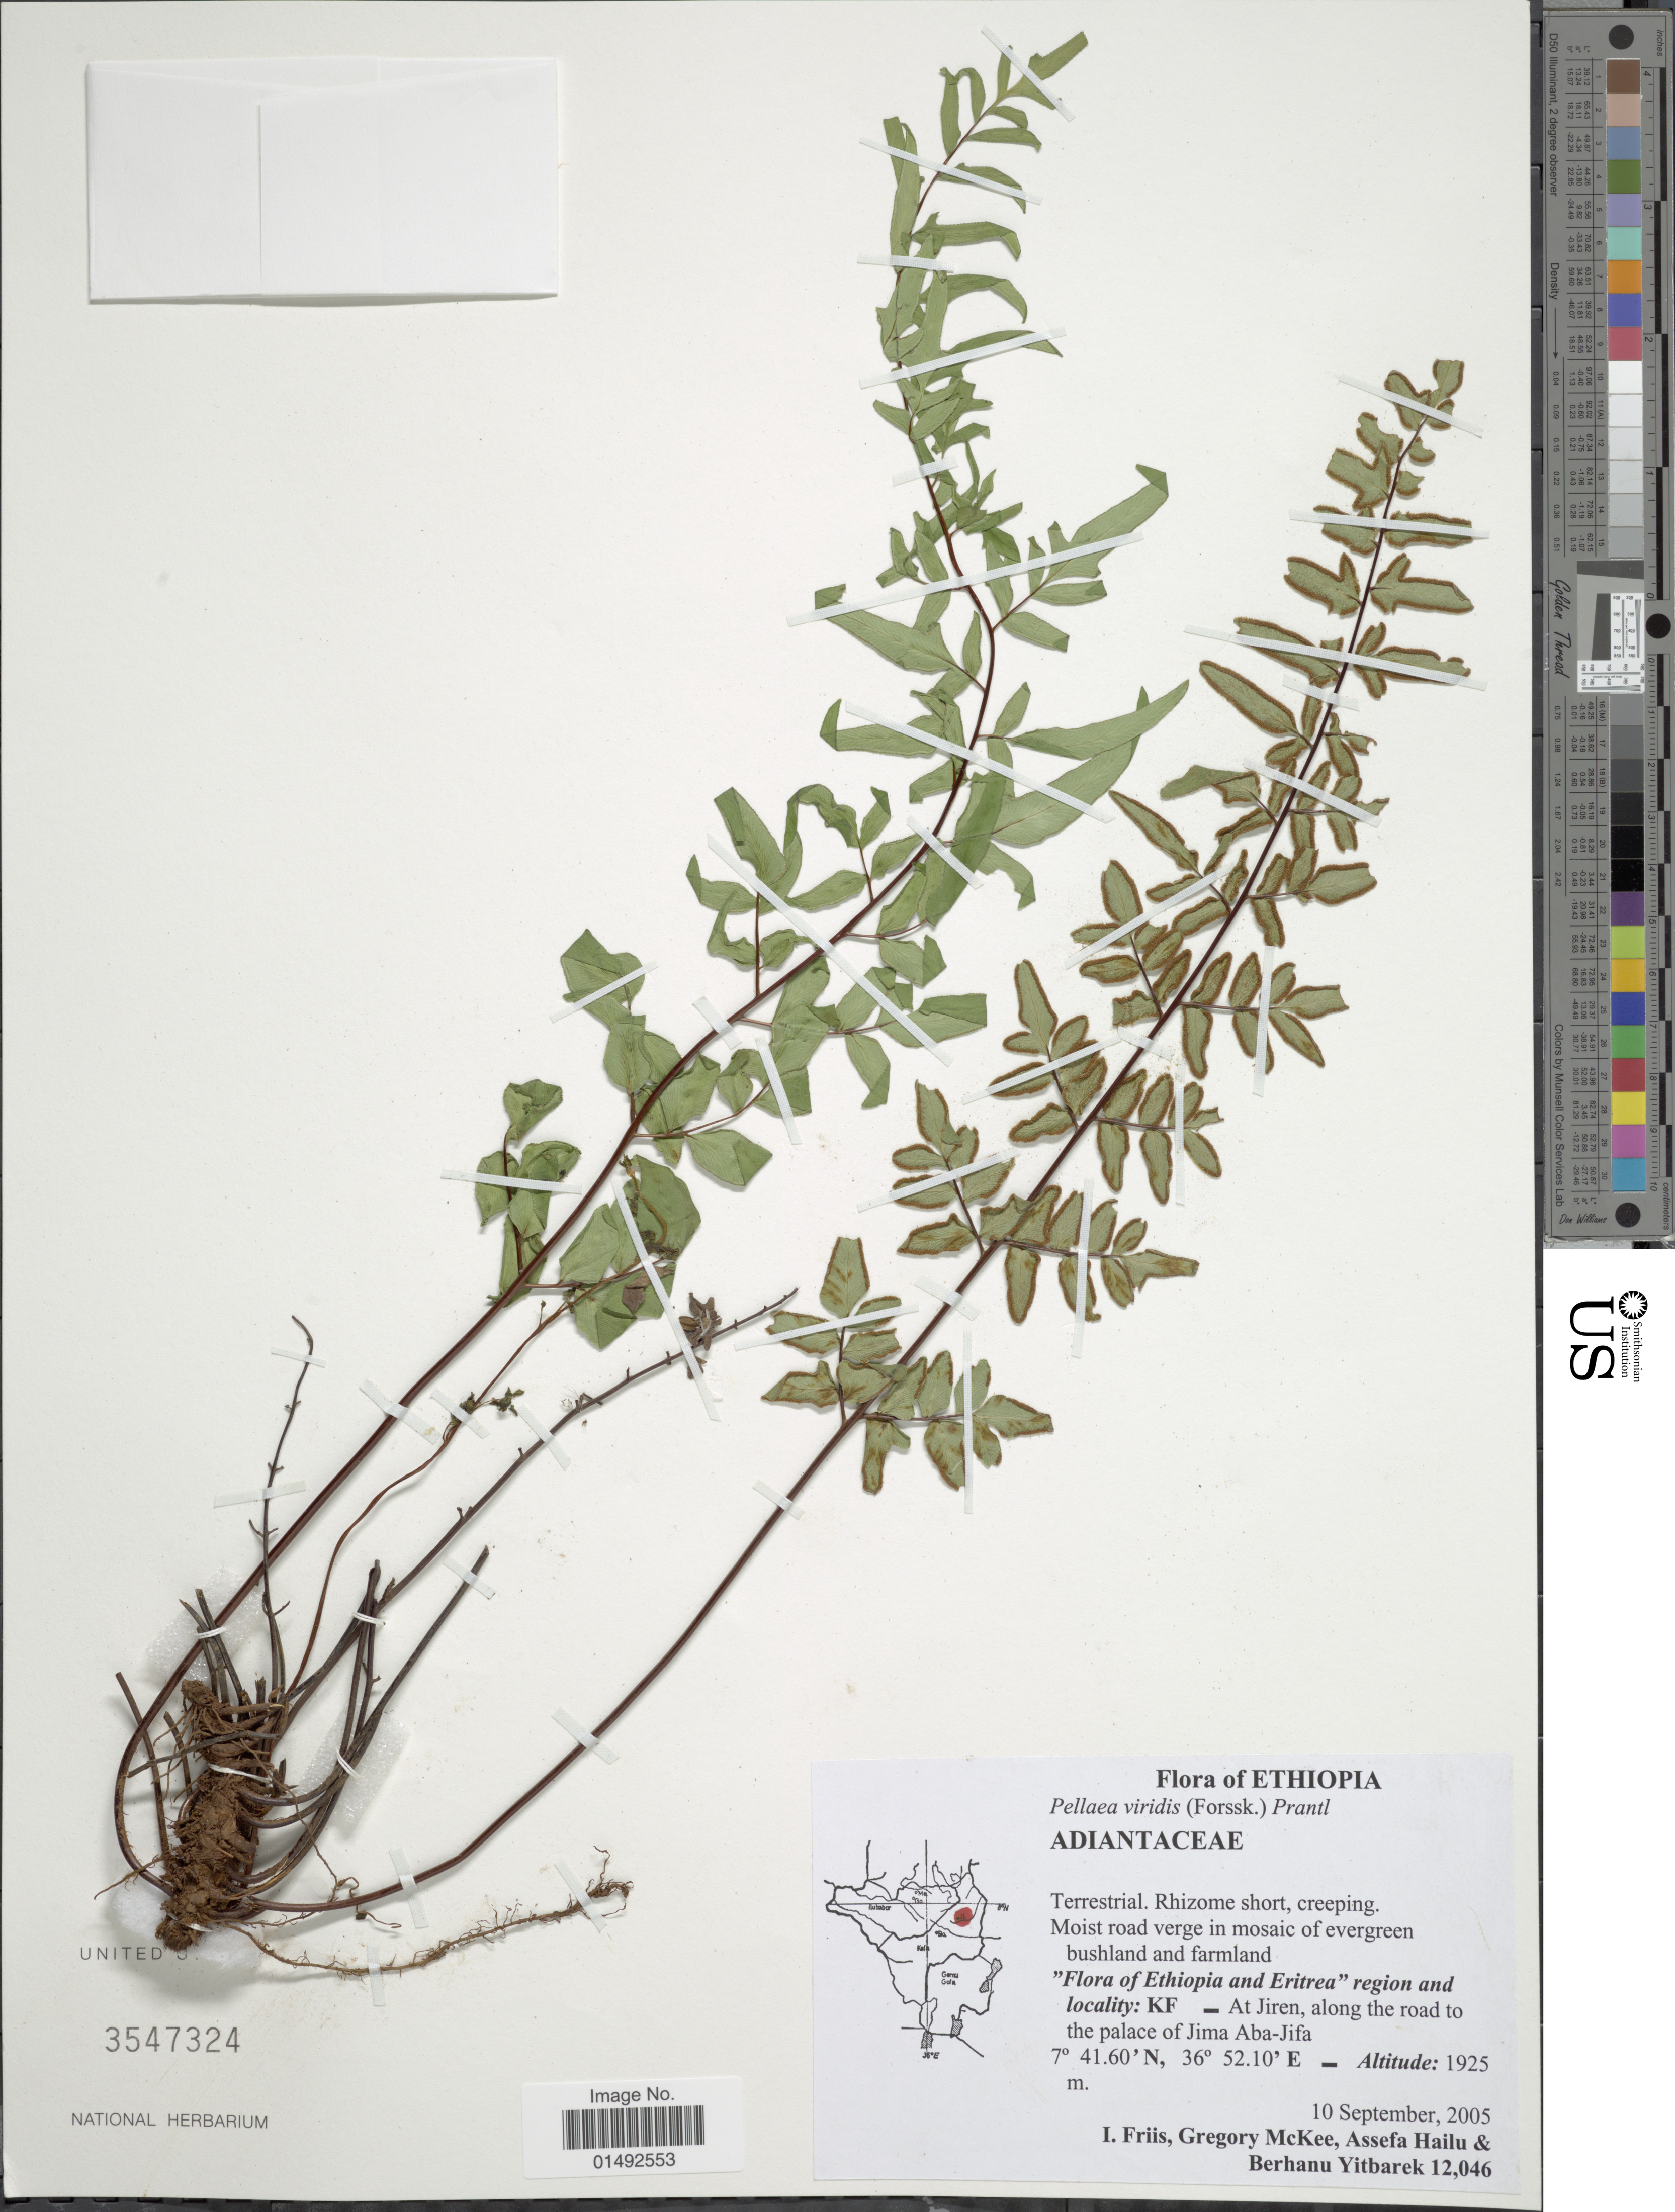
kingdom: Plantae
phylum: Tracheophyta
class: Polypodiopsida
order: Polypodiales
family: Pteridaceae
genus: Pellaea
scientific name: Pellaea viridis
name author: (Forssk.) Prantl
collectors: I. Friis, G. S. McKee, A. Hailu & B. Yitbarek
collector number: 12046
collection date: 2005-09-10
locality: Ethiopia and Eritrea, KF _ At Jiren, along the road to the palace of Jima Aba-Jifa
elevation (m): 1925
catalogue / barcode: US 3547324